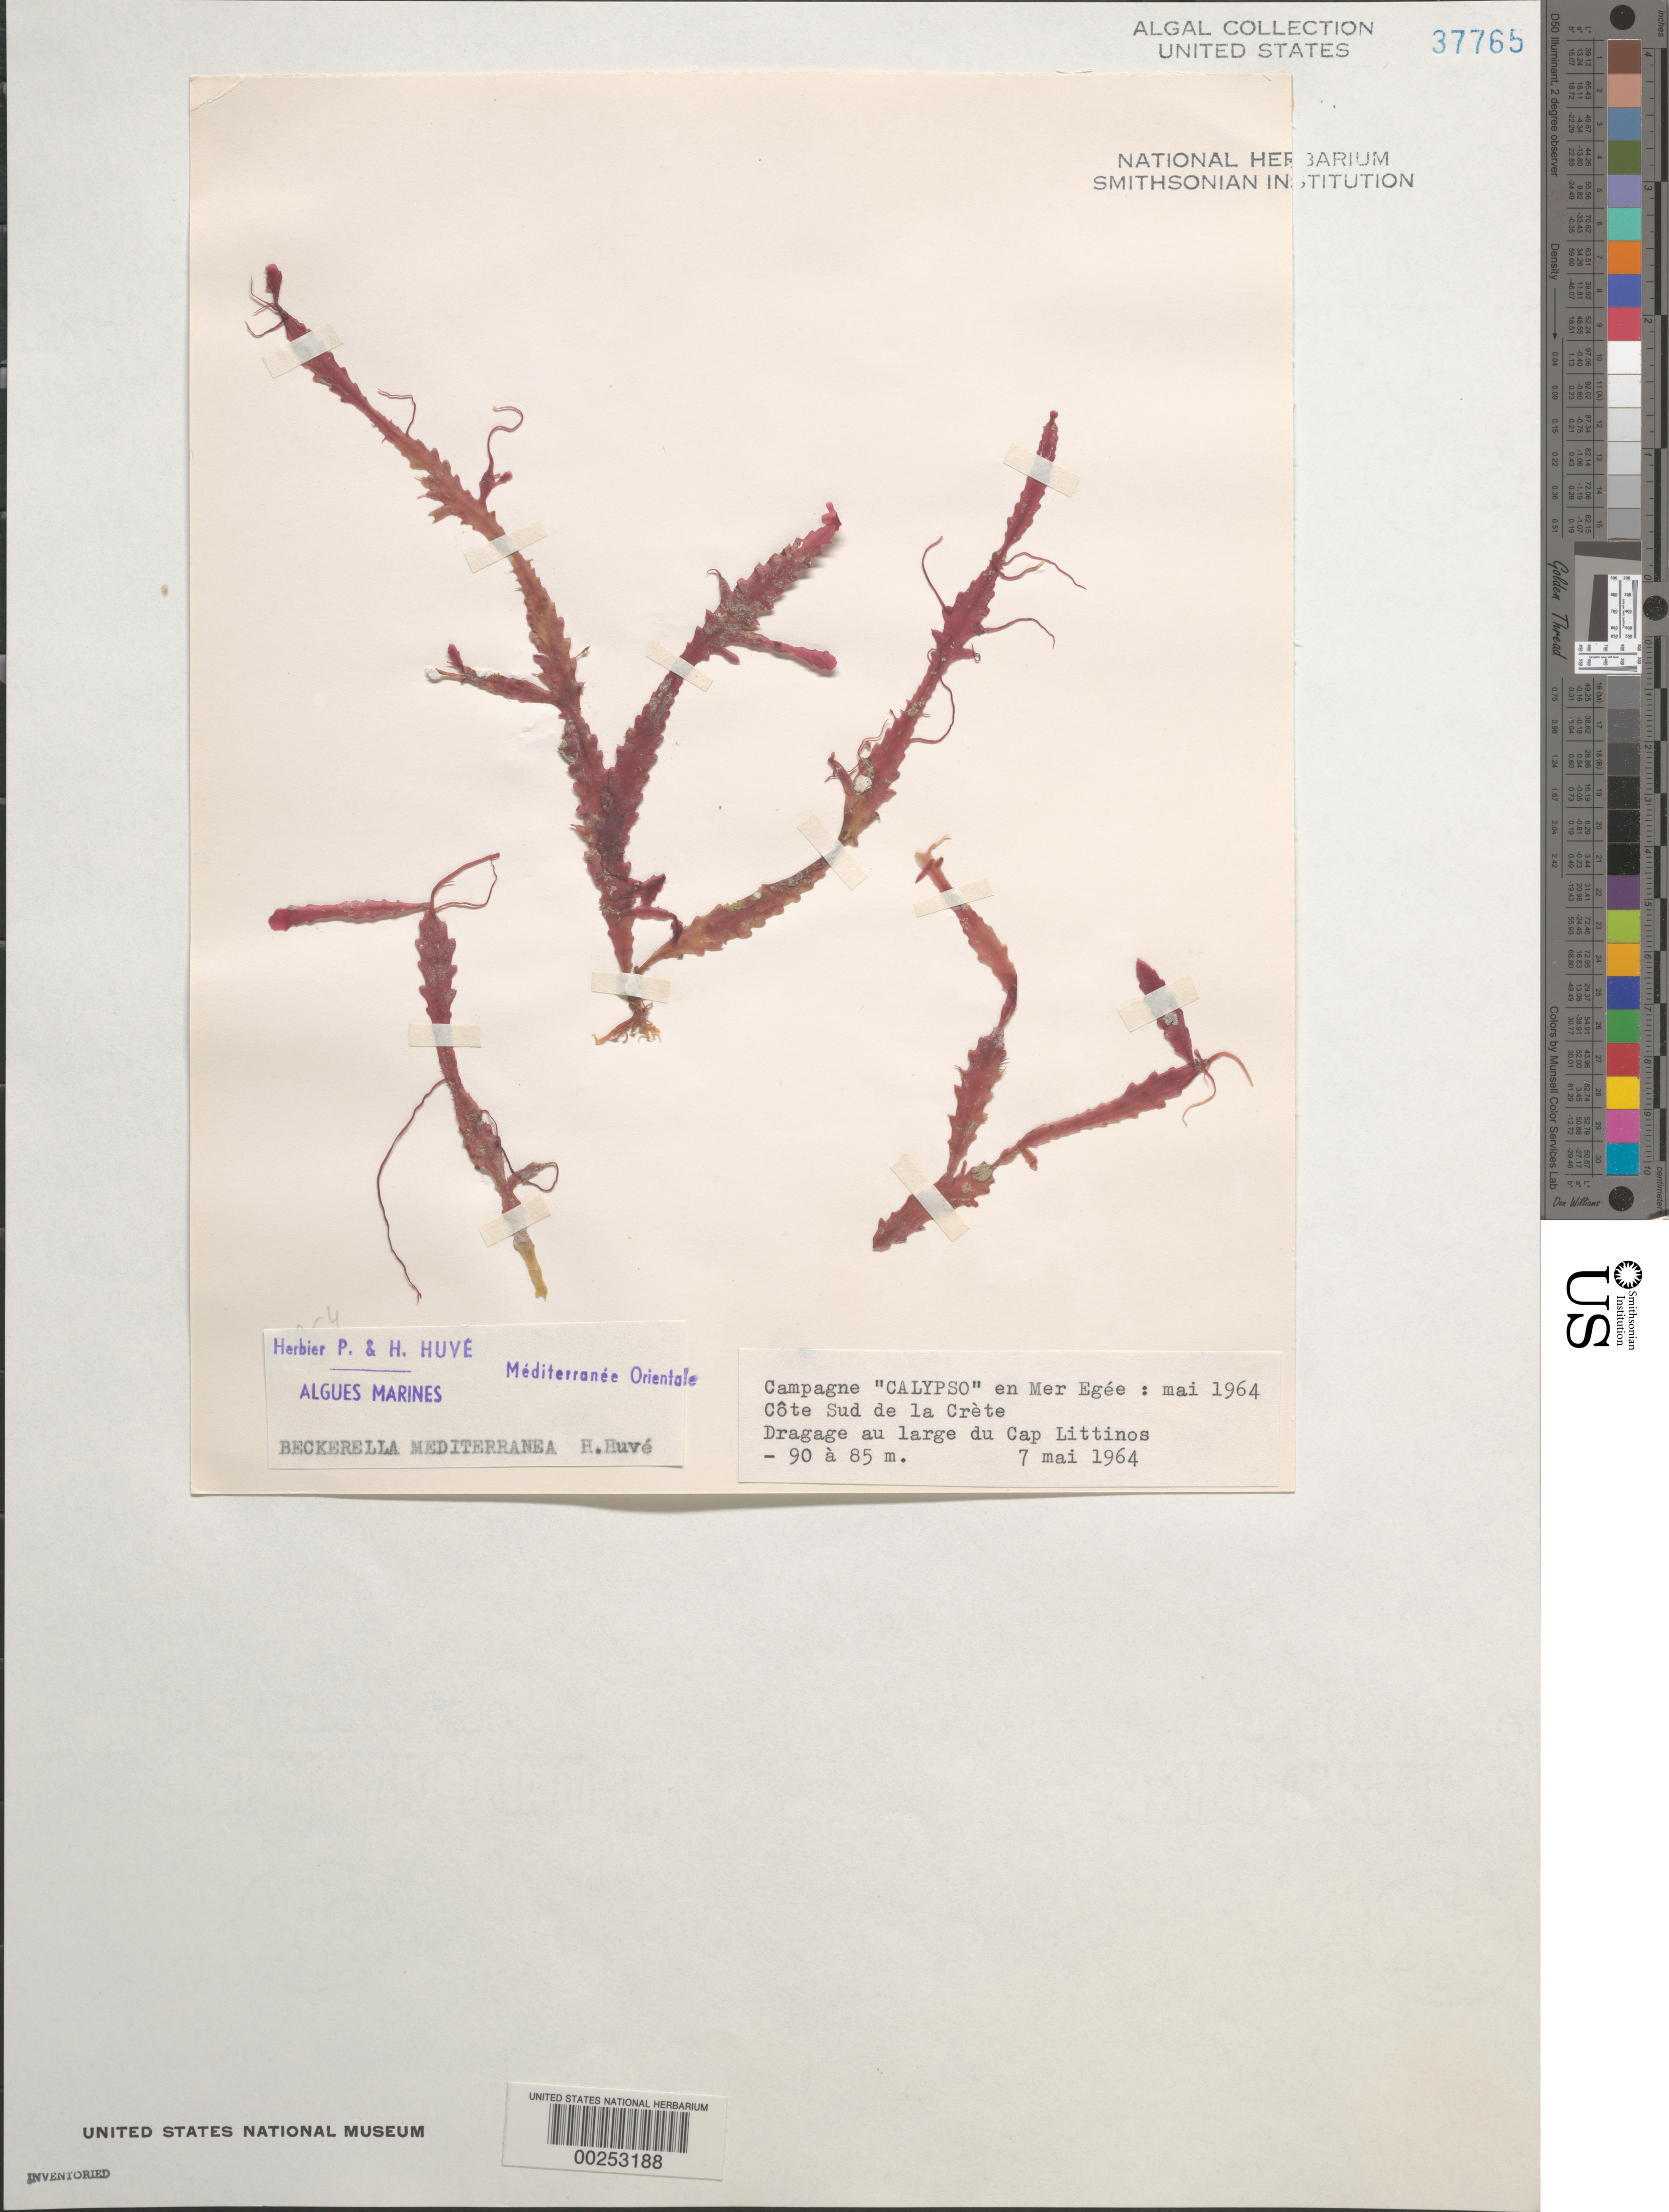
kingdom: Plantae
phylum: Rhodophyta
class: Florideophyceae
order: Gelidiales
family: Gelidiaceae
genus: Ptilophora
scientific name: Ptilophora dentata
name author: (Kützing) Alongi et al.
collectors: P. Huve & H. Huve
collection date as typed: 07 May 1964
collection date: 1964-05-07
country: Greece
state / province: Crete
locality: Cape Littinos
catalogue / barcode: US 37765